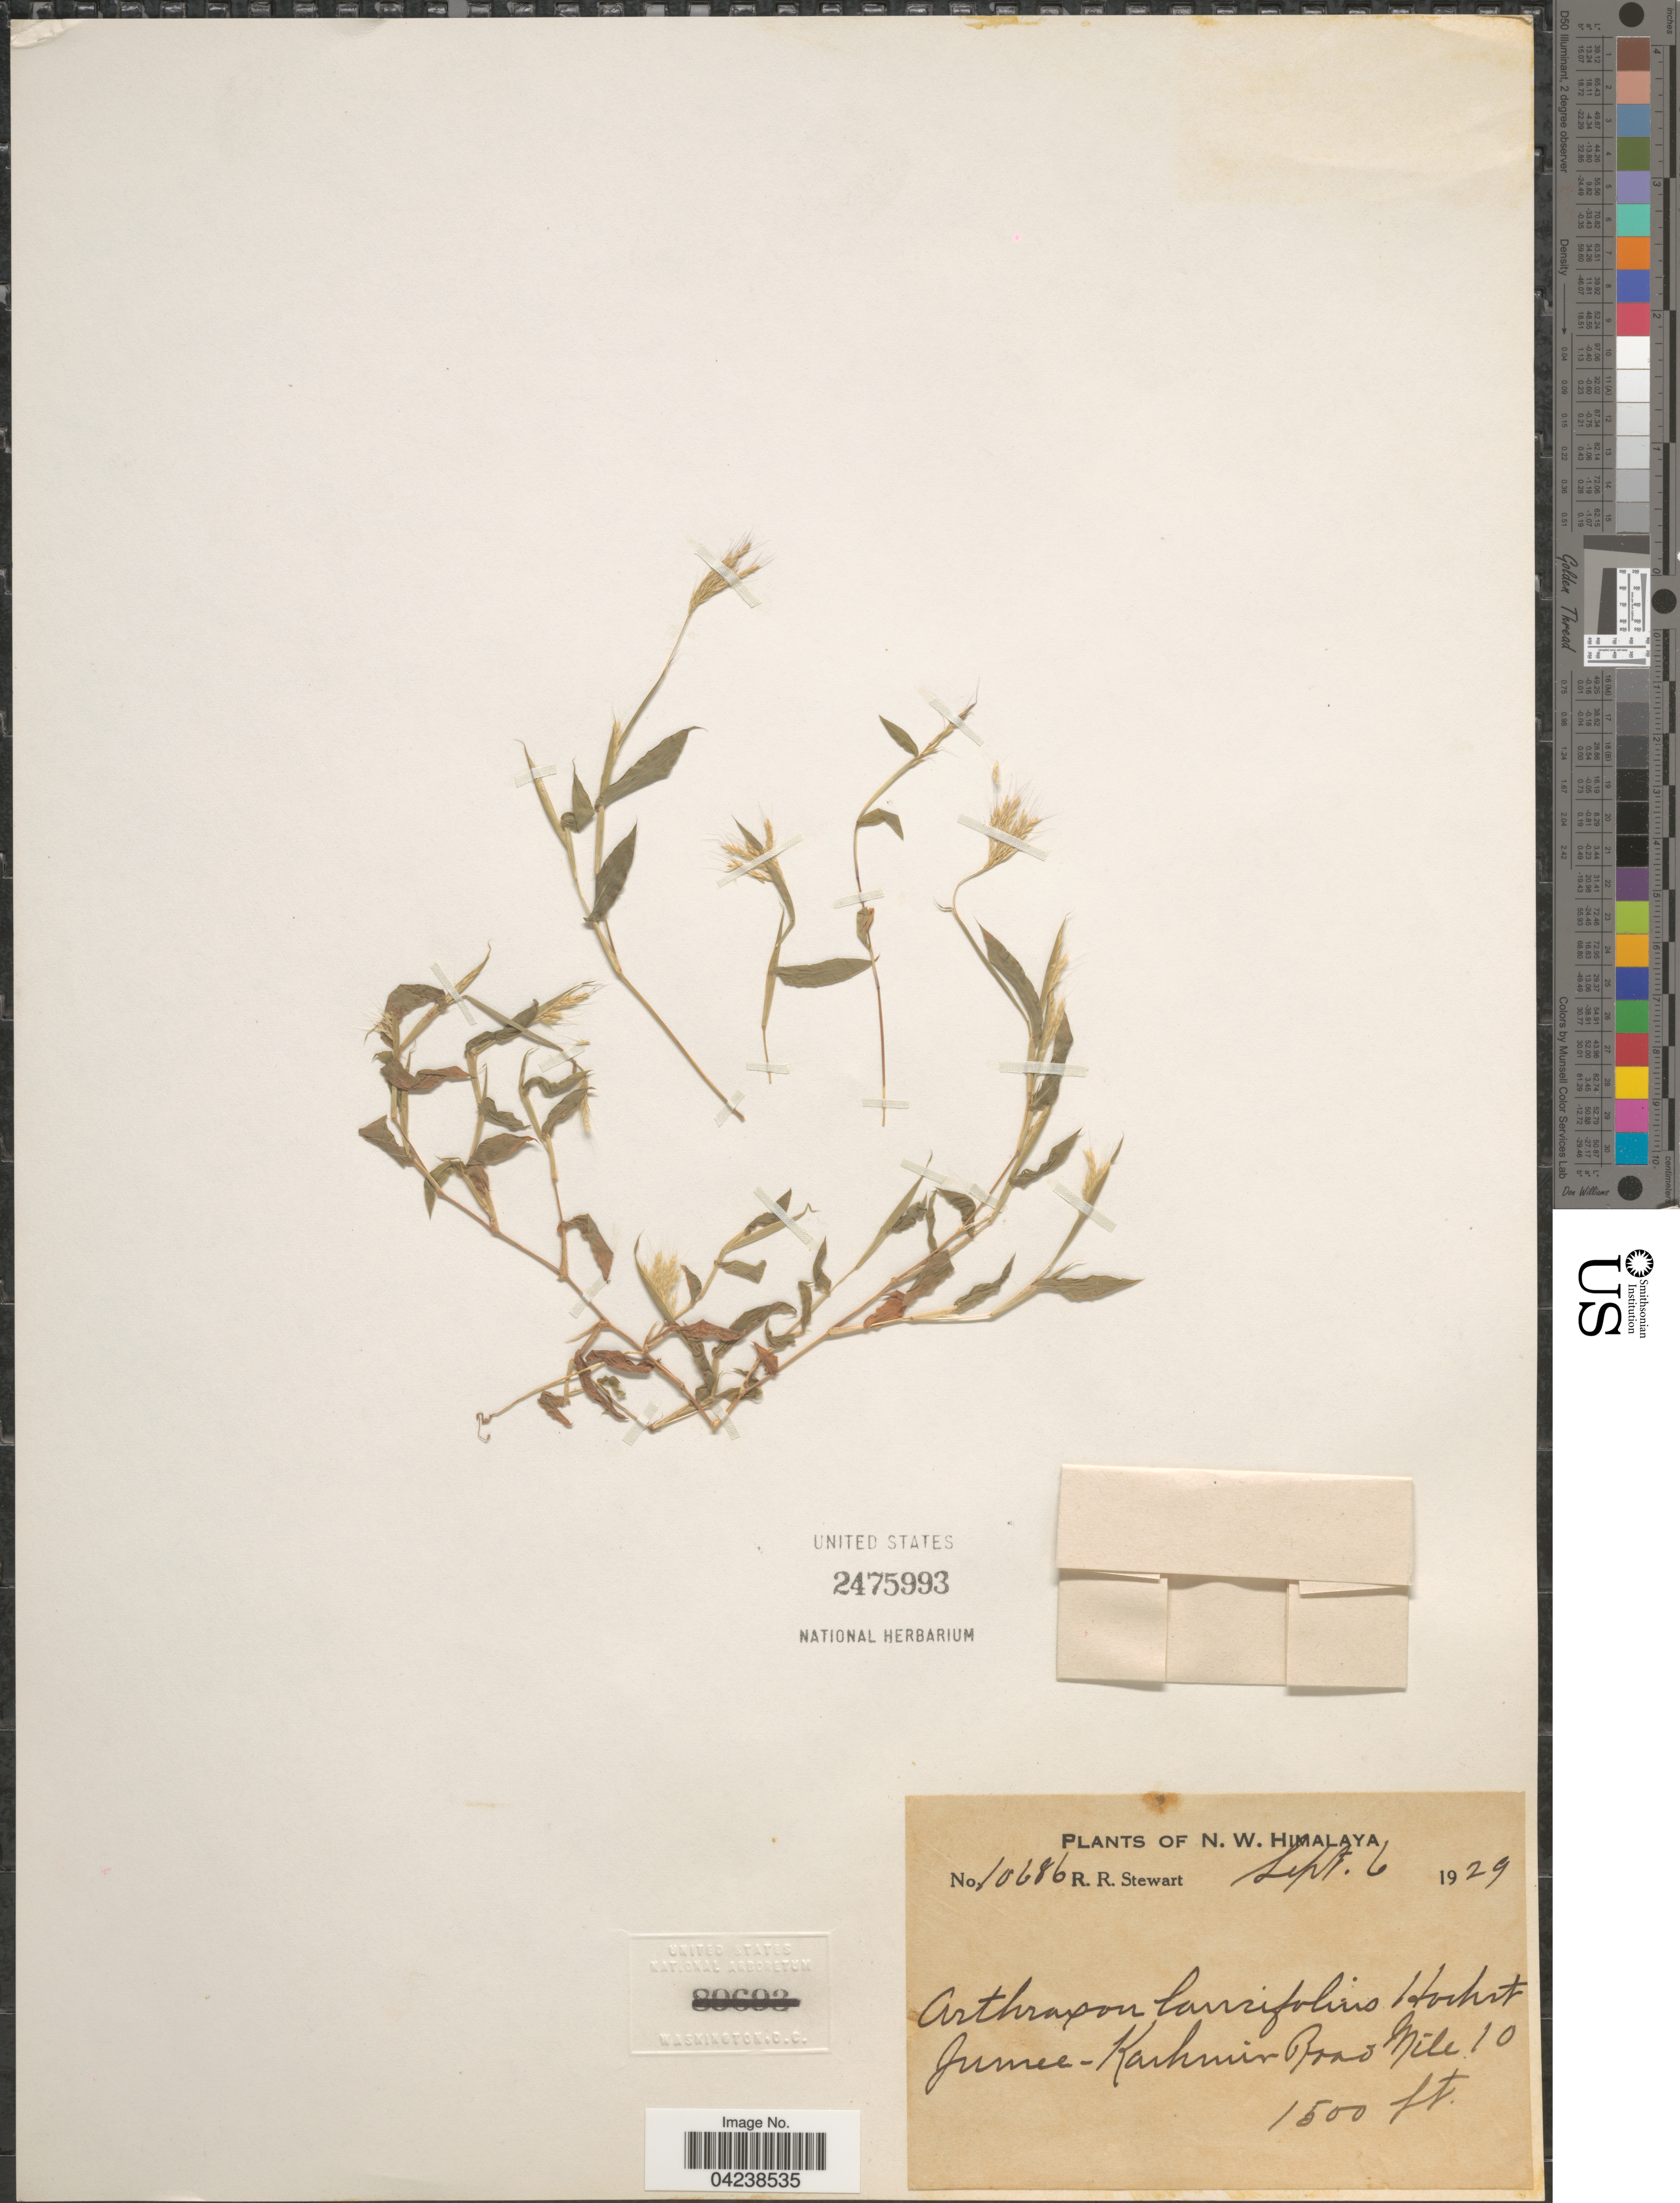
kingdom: Plantae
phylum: Tracheophyta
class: Liliopsida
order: Poales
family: Poaceae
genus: Arthraxon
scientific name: Arthraxon lancifolius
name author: (Trin.) Hochst.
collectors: R. Stewart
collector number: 10686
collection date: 1929-09-06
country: India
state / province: Jammu and Kashmir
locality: N. W. Himalaya. Jumee-Kashmir Road Mile 10.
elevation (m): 457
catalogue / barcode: US 2475993